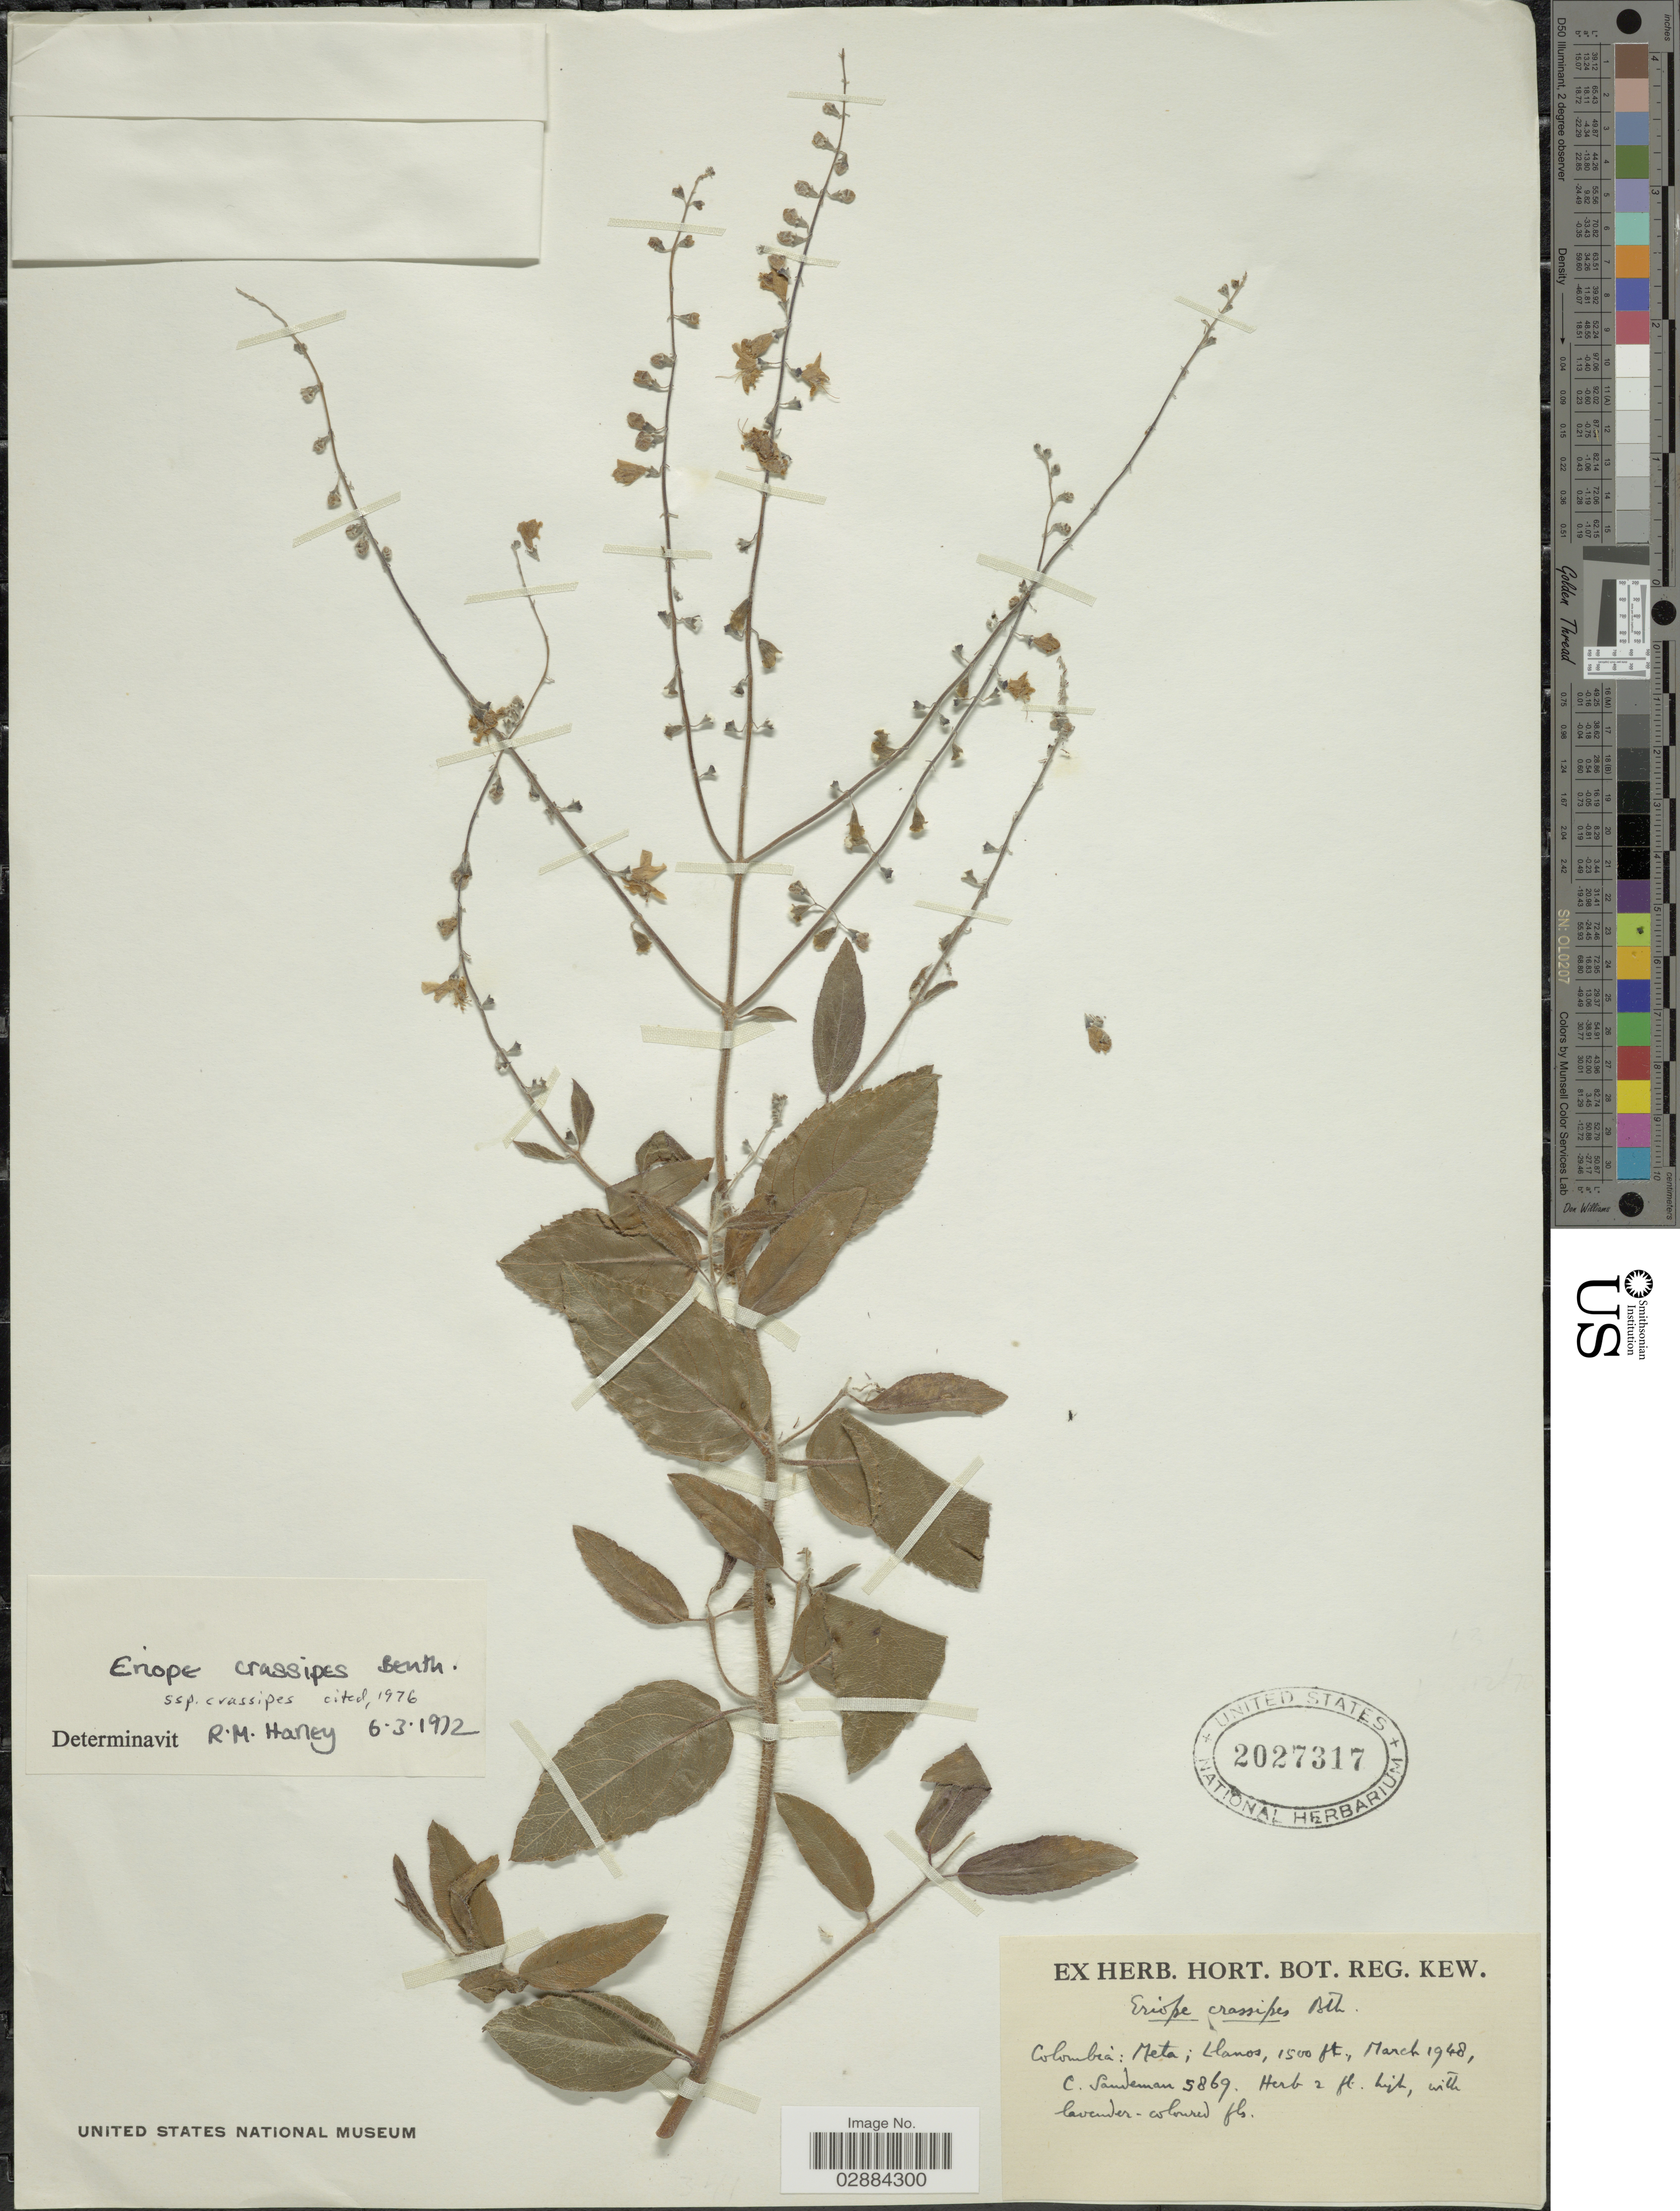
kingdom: Plantae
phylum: Tracheophyta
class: Magnoliopsida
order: Lamiales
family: Lamiaceae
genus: Eriope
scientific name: Eriope crassipes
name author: Benth.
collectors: C. Sandeman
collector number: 5869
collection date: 1948-03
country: Colombia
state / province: Meta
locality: Llanos.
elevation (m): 457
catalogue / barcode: US 2027317